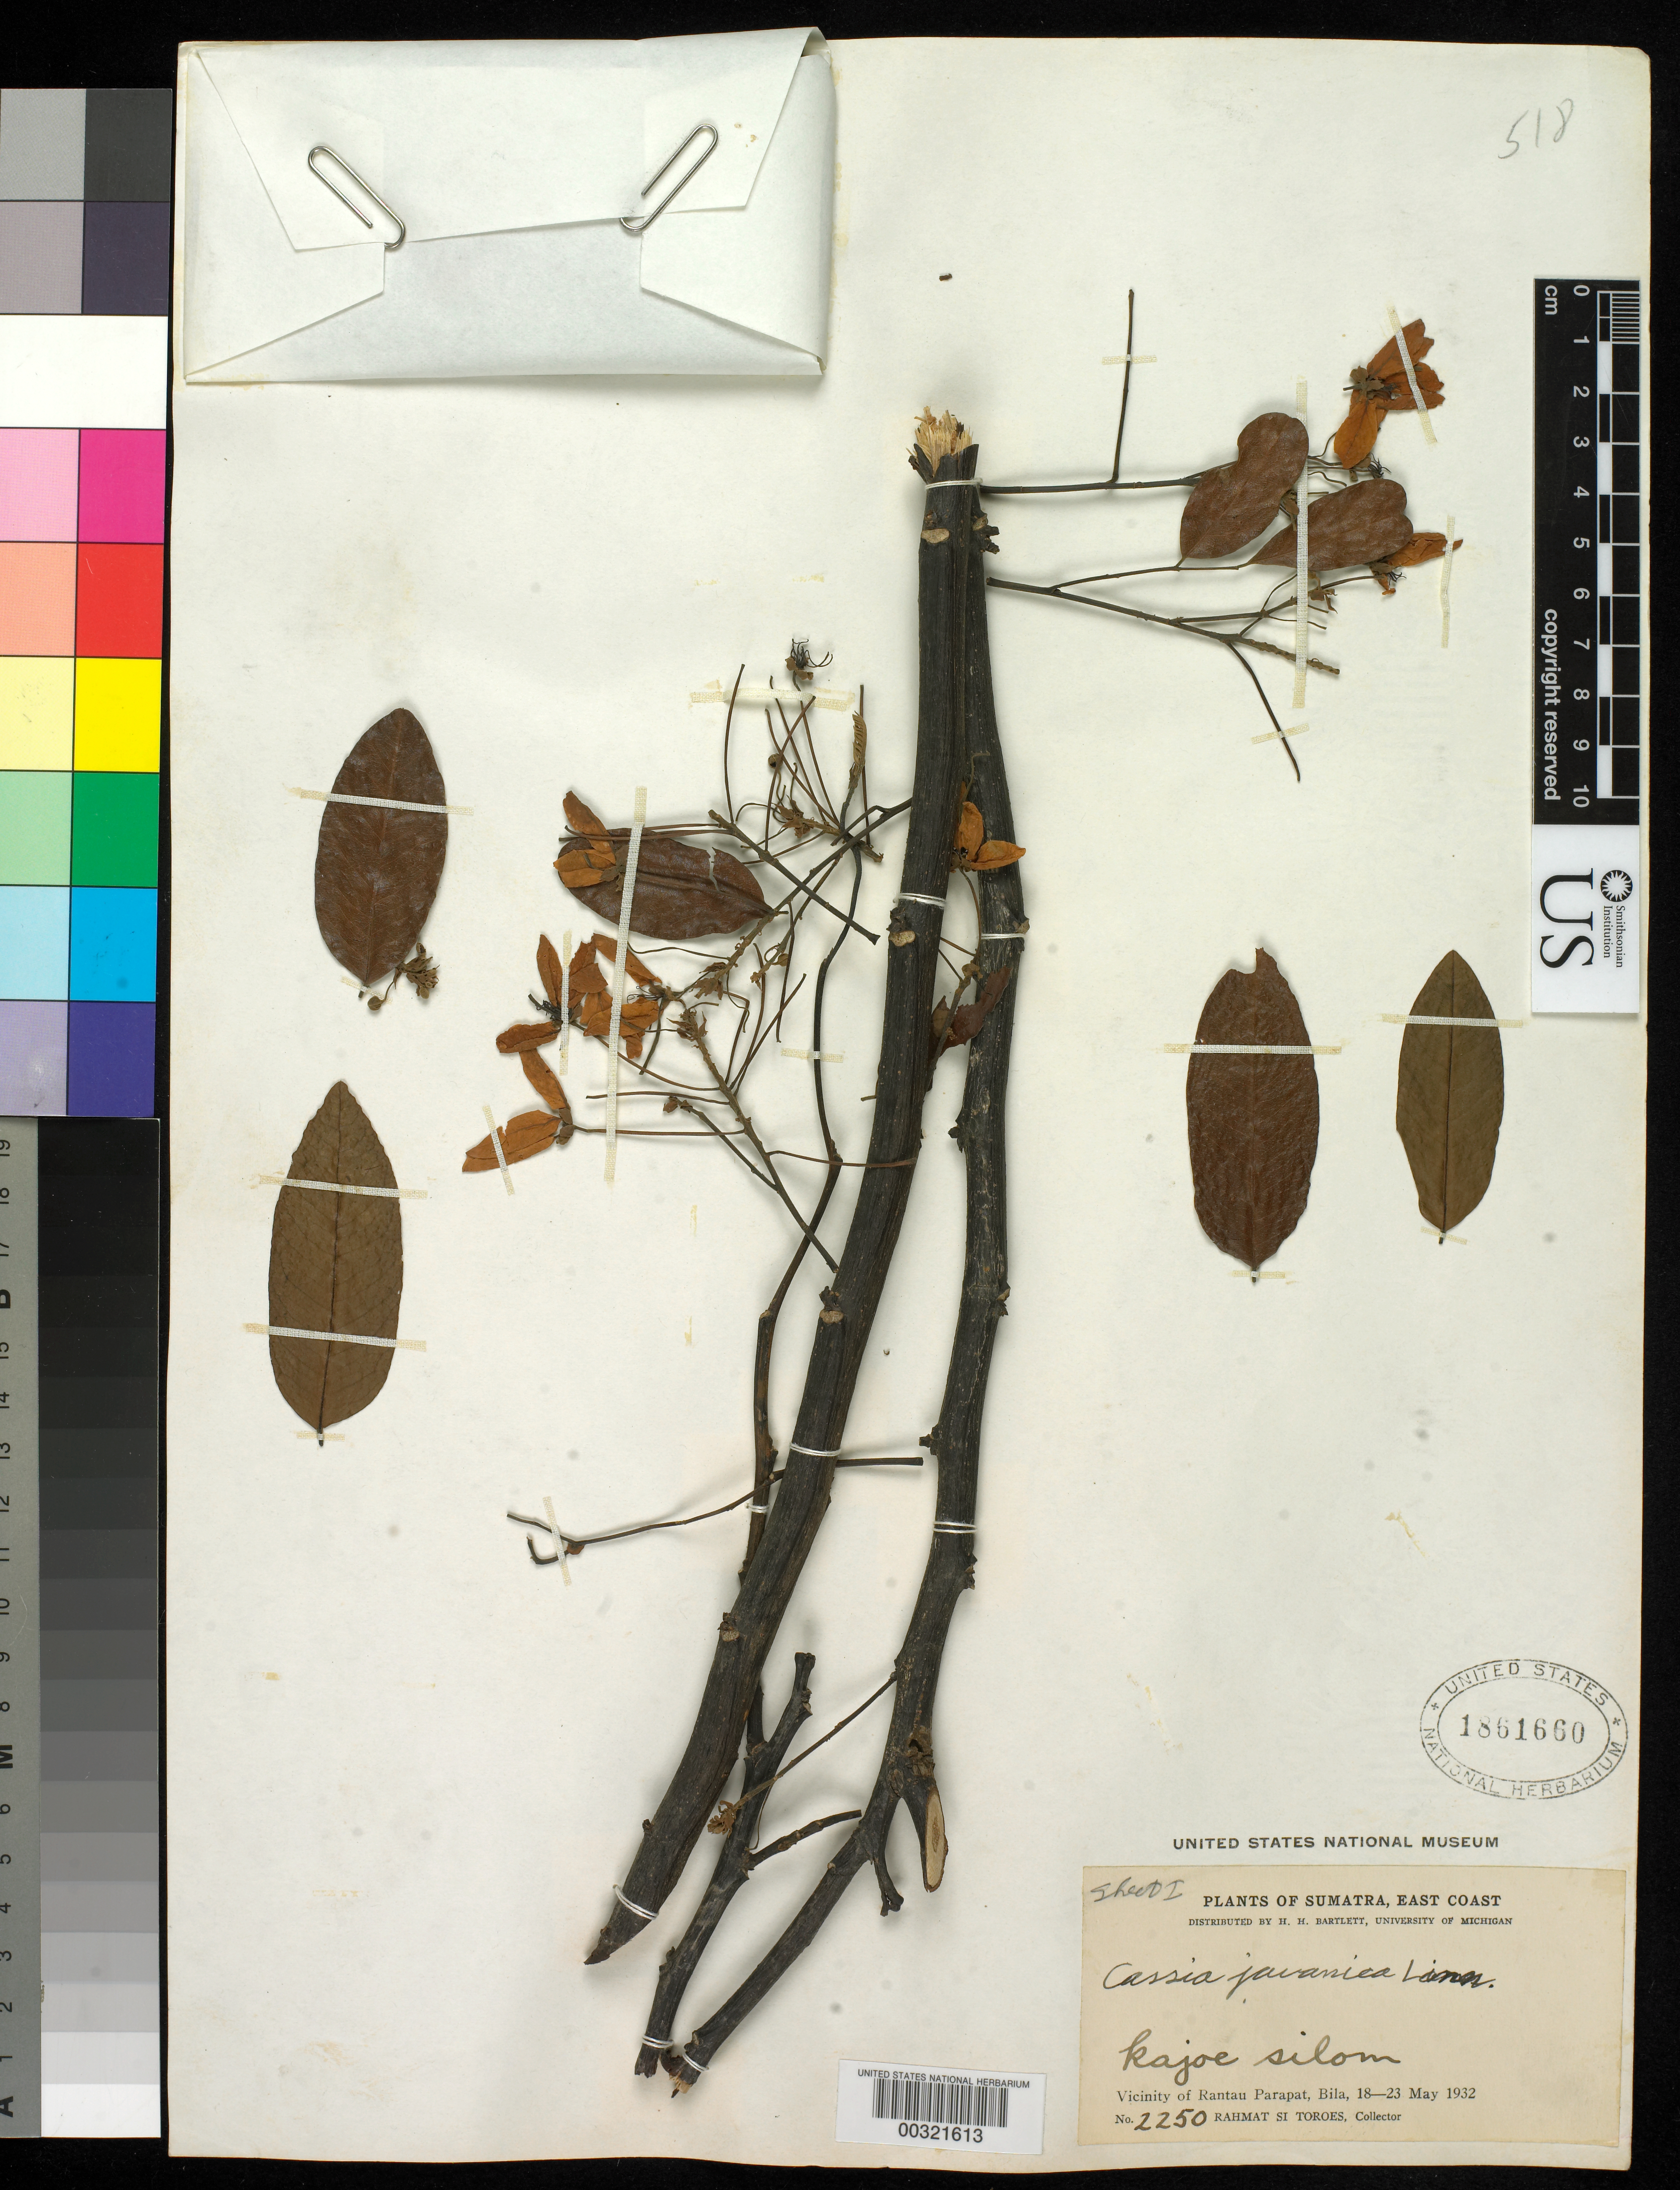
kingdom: Plantae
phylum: Tracheophyta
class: Magnoliopsida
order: Fabales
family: Fabaceae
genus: Cassia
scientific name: Cassia javanica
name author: L.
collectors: Rahmat Si Boeea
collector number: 2250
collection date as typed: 18 May 1932 to 23 May 1932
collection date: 1932-05-18/1932-05-23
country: Indonesia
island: Sumatra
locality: Kajoe silon, vicinity rantau parapat, bila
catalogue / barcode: US 1861660